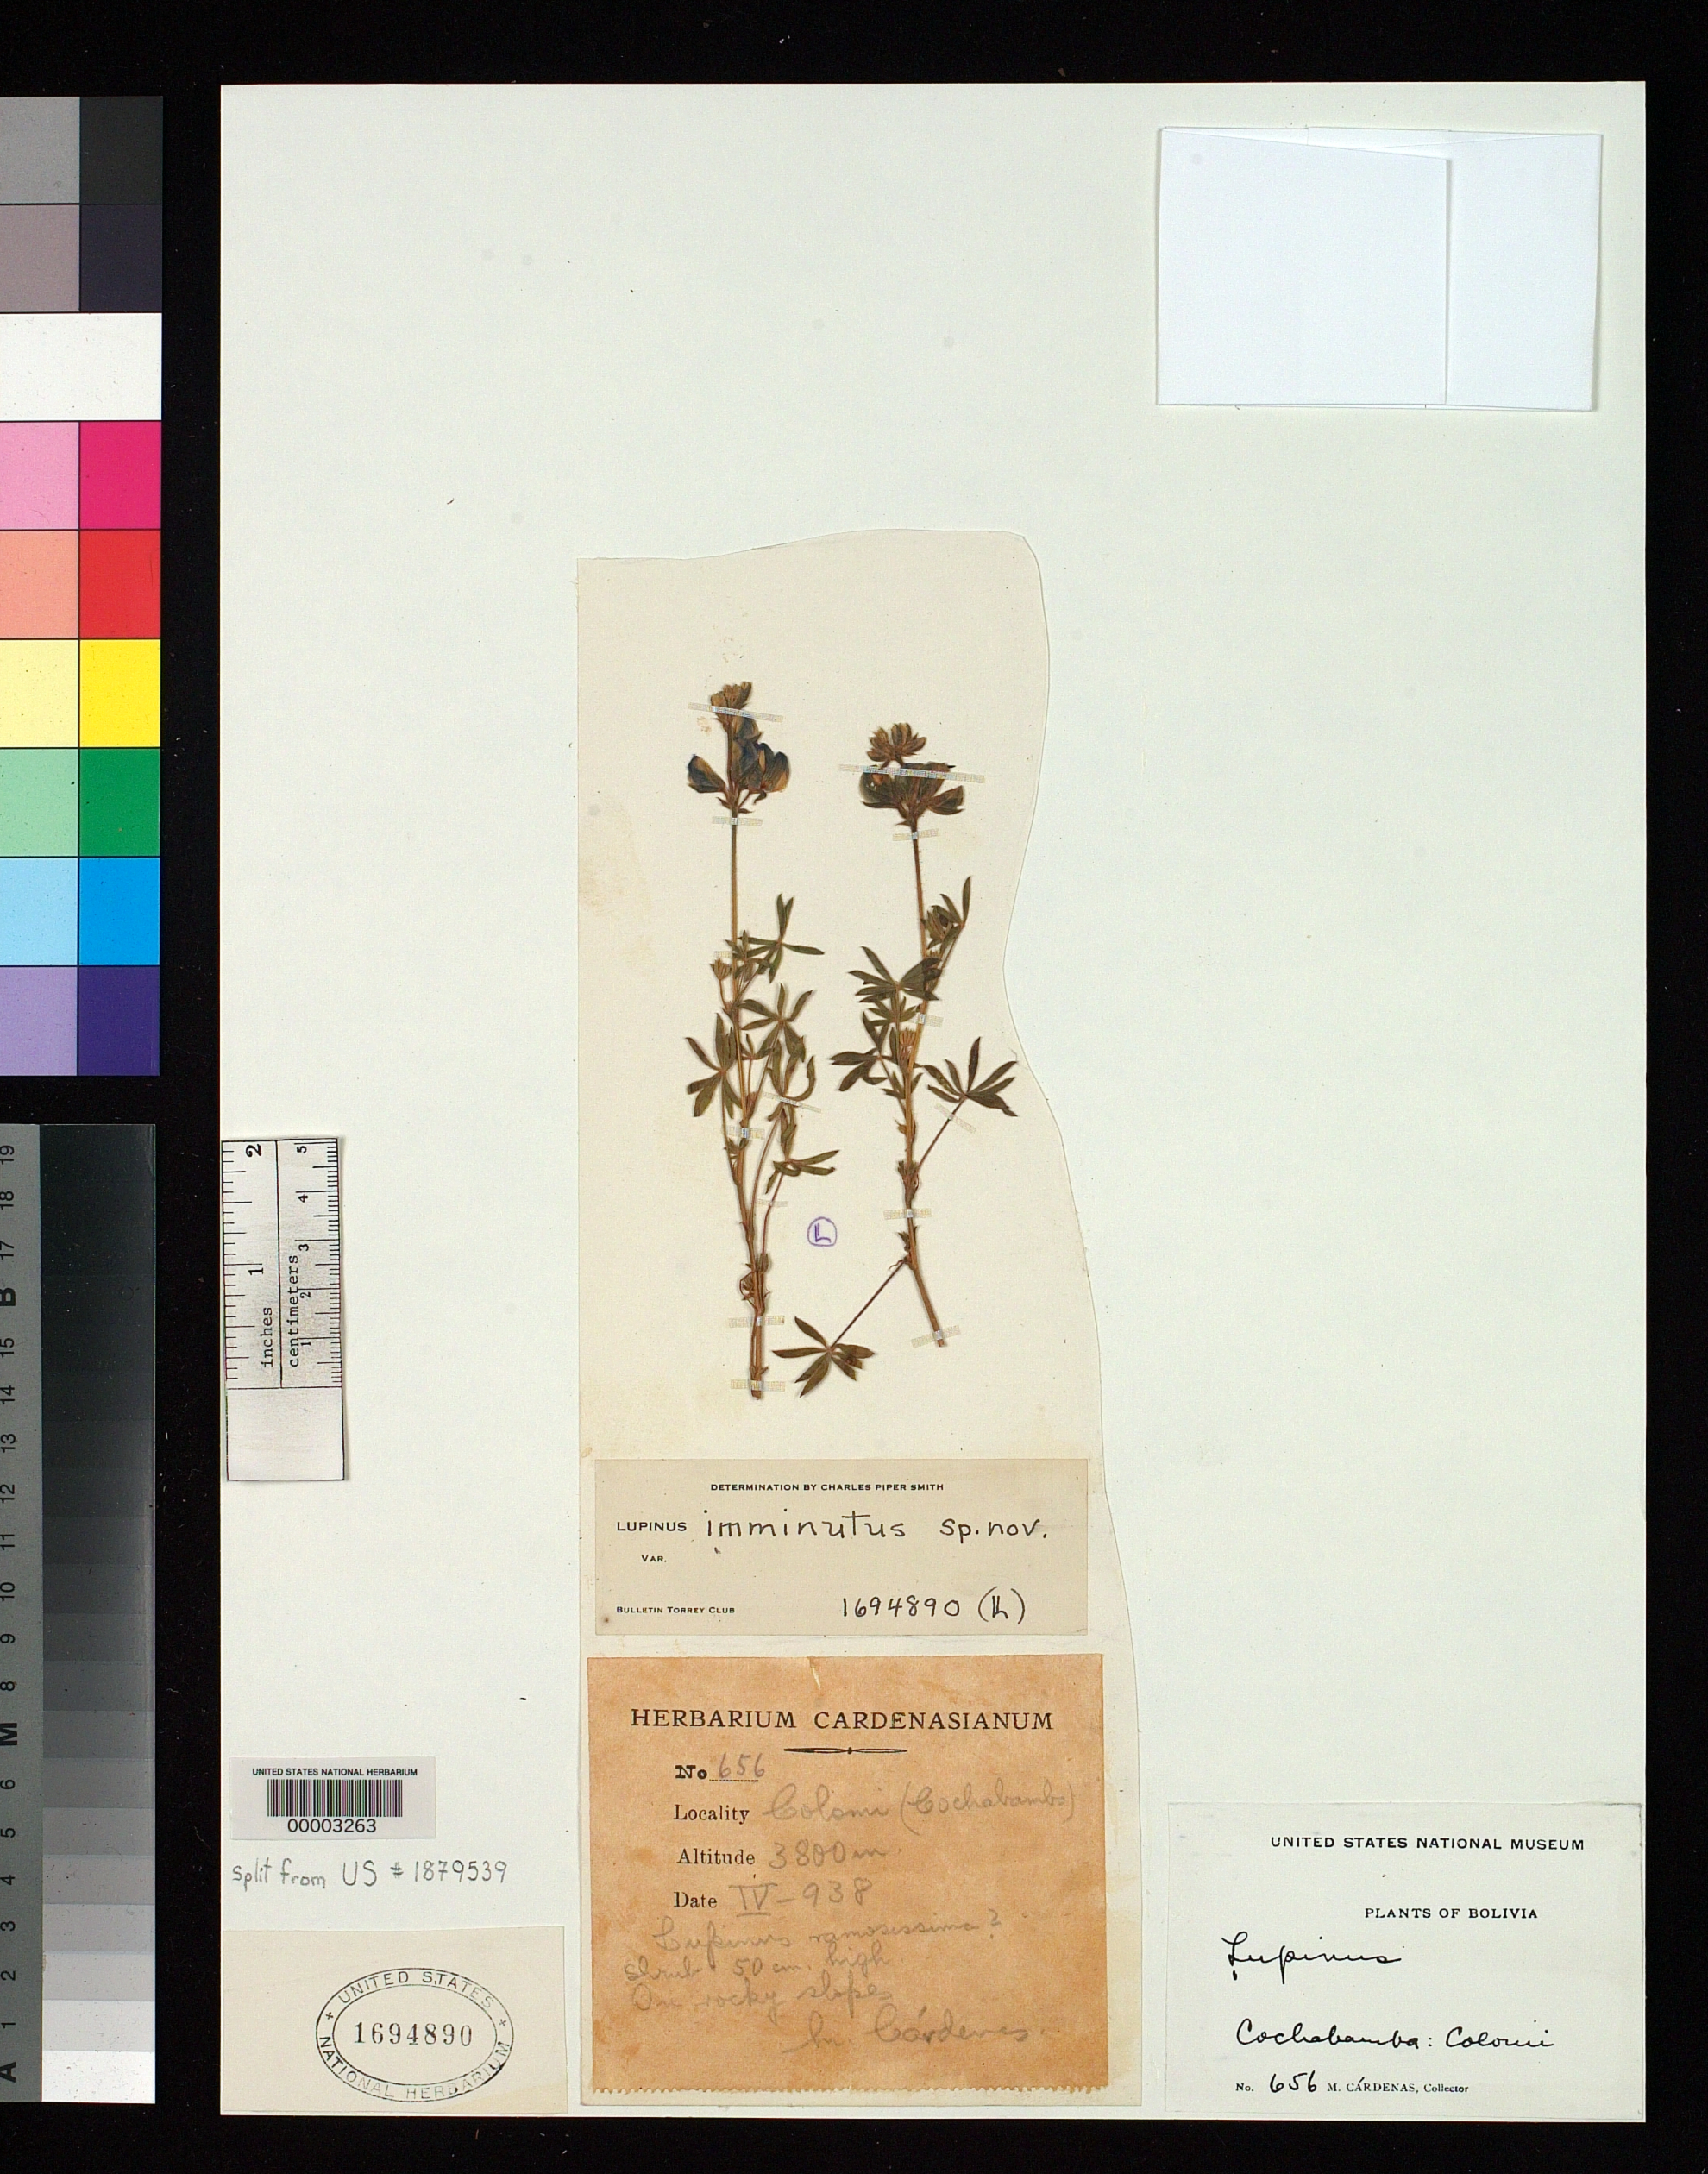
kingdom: Plantae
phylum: Tracheophyta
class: Magnoliopsida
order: Fabales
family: Fabaceae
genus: Lupinus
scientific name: Lupinus imminutus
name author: C.P. Sm.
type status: Holotype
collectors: M. Cárdenas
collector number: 656 L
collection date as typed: Apr 1938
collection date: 1938-04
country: Bolivia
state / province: Cochabamba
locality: Colomi.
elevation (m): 3800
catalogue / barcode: US 1694890